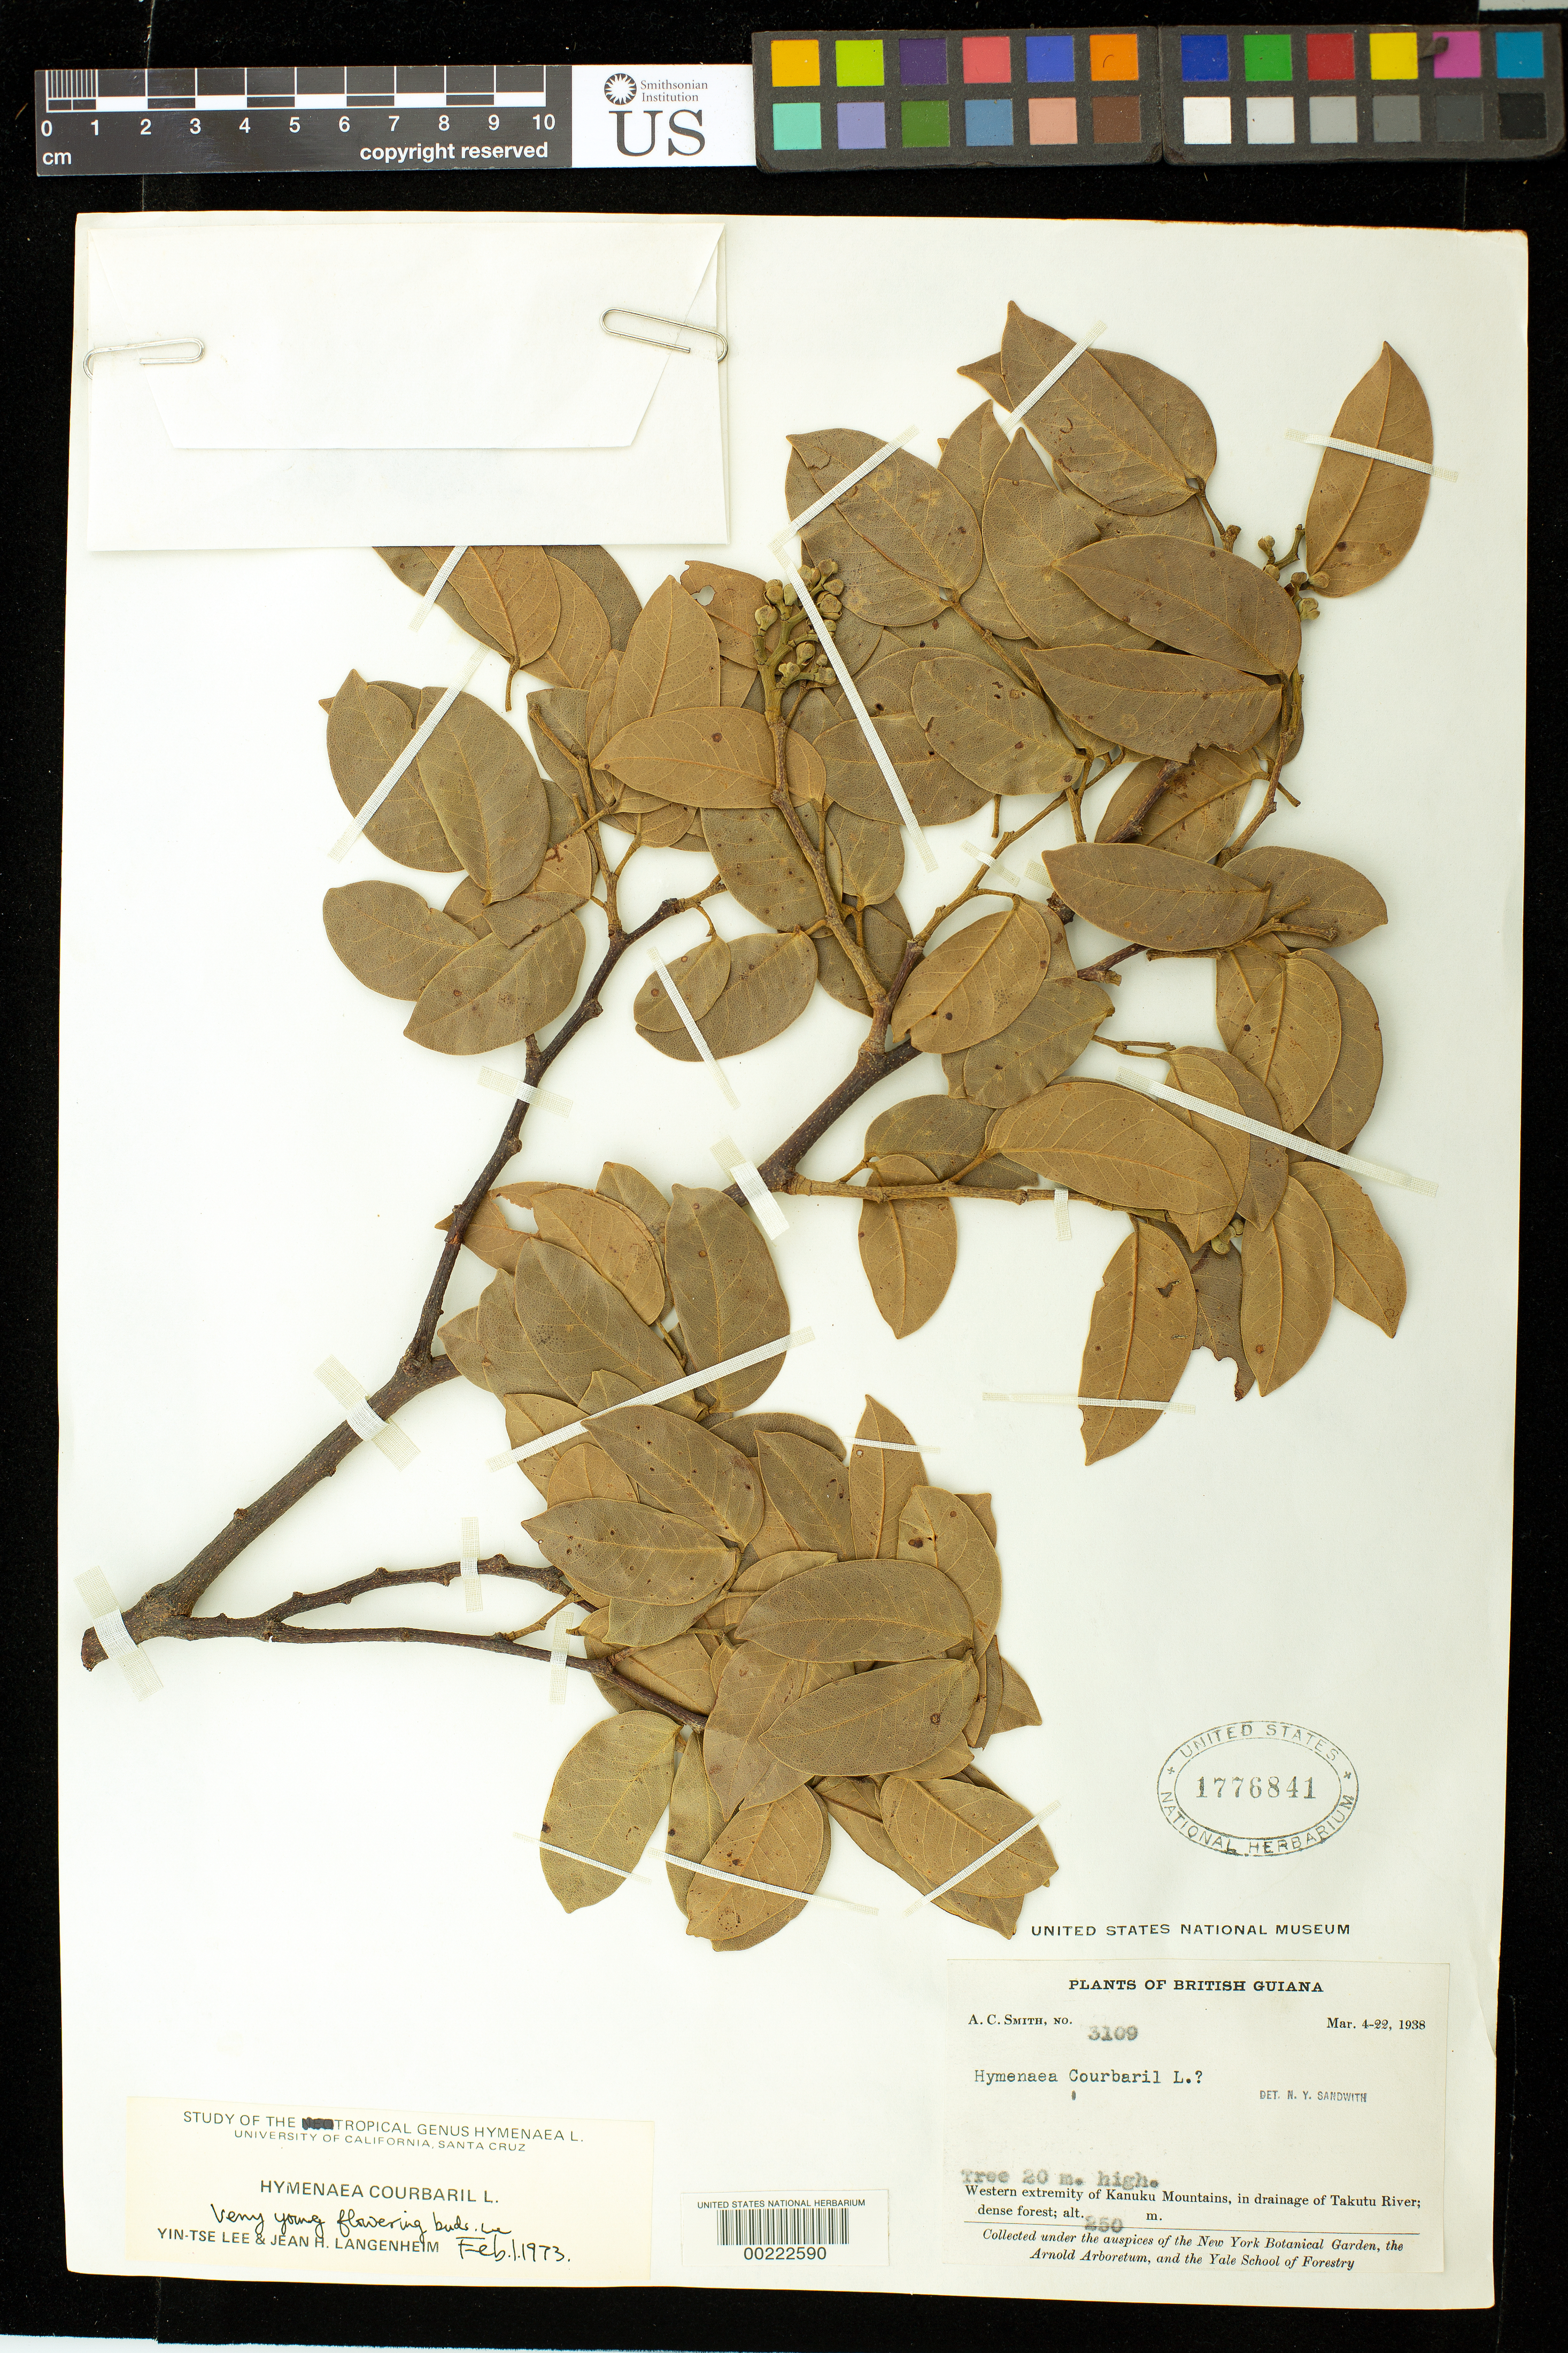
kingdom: Plantae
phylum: Tracheophyta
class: Magnoliopsida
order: Fabales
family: Fabaceae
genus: Hymenaea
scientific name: Hymenaea courbaril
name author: L.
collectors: A. C. Smith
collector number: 3109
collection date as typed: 04 Mar 1938 to 22 Mar 1938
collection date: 1938-03-04/1938-03-22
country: Guyana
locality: Western extremity of kanuku mountains, in drainage of takutu river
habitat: Dense forest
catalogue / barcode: US 1776841